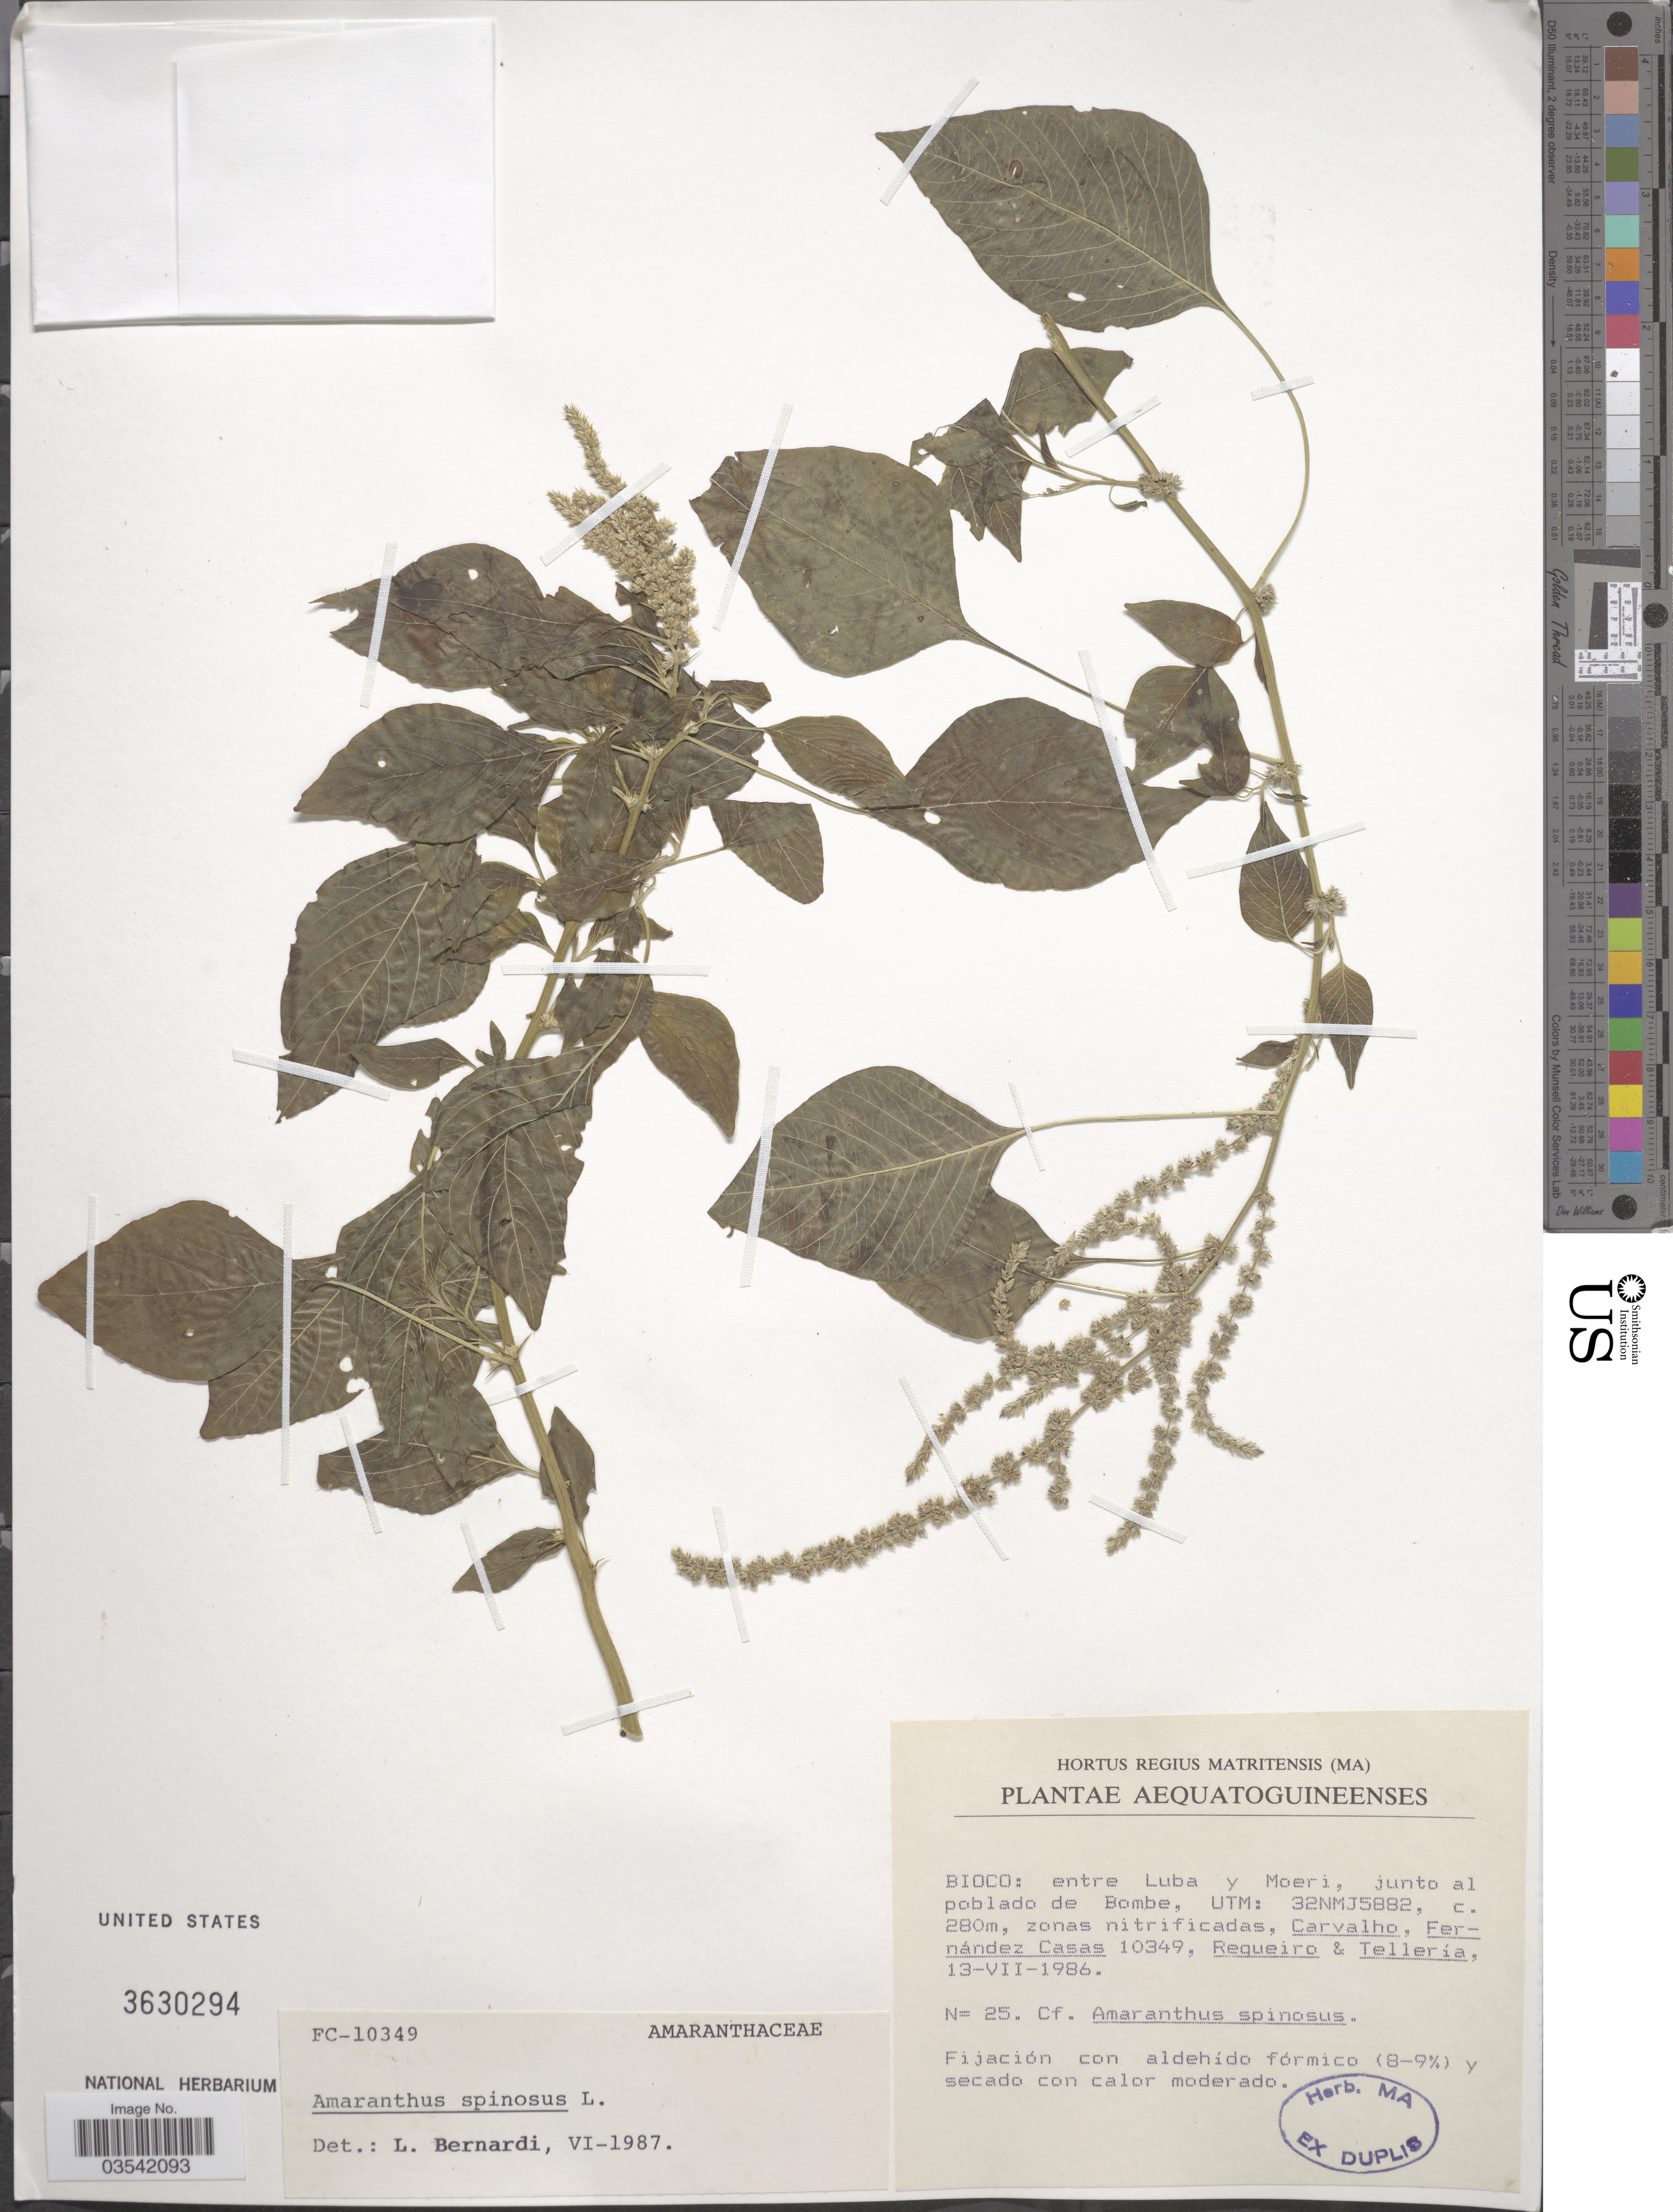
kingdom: Plantae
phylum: Tracheophyta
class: Magnoliopsida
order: Caryophyllales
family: Amaranthaceae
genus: Amaranthus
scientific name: Amaranthus spinosus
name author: L.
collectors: Carvalho, --, F. Casas, -. Regueiro & -. Telleria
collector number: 10349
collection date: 1986-07-13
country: Equatorial Guinea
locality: Bioco: entre Luba y Moeri, junto al poblado de Bombe, UTM: 32NMJ5882.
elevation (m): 280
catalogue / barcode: US 3630294